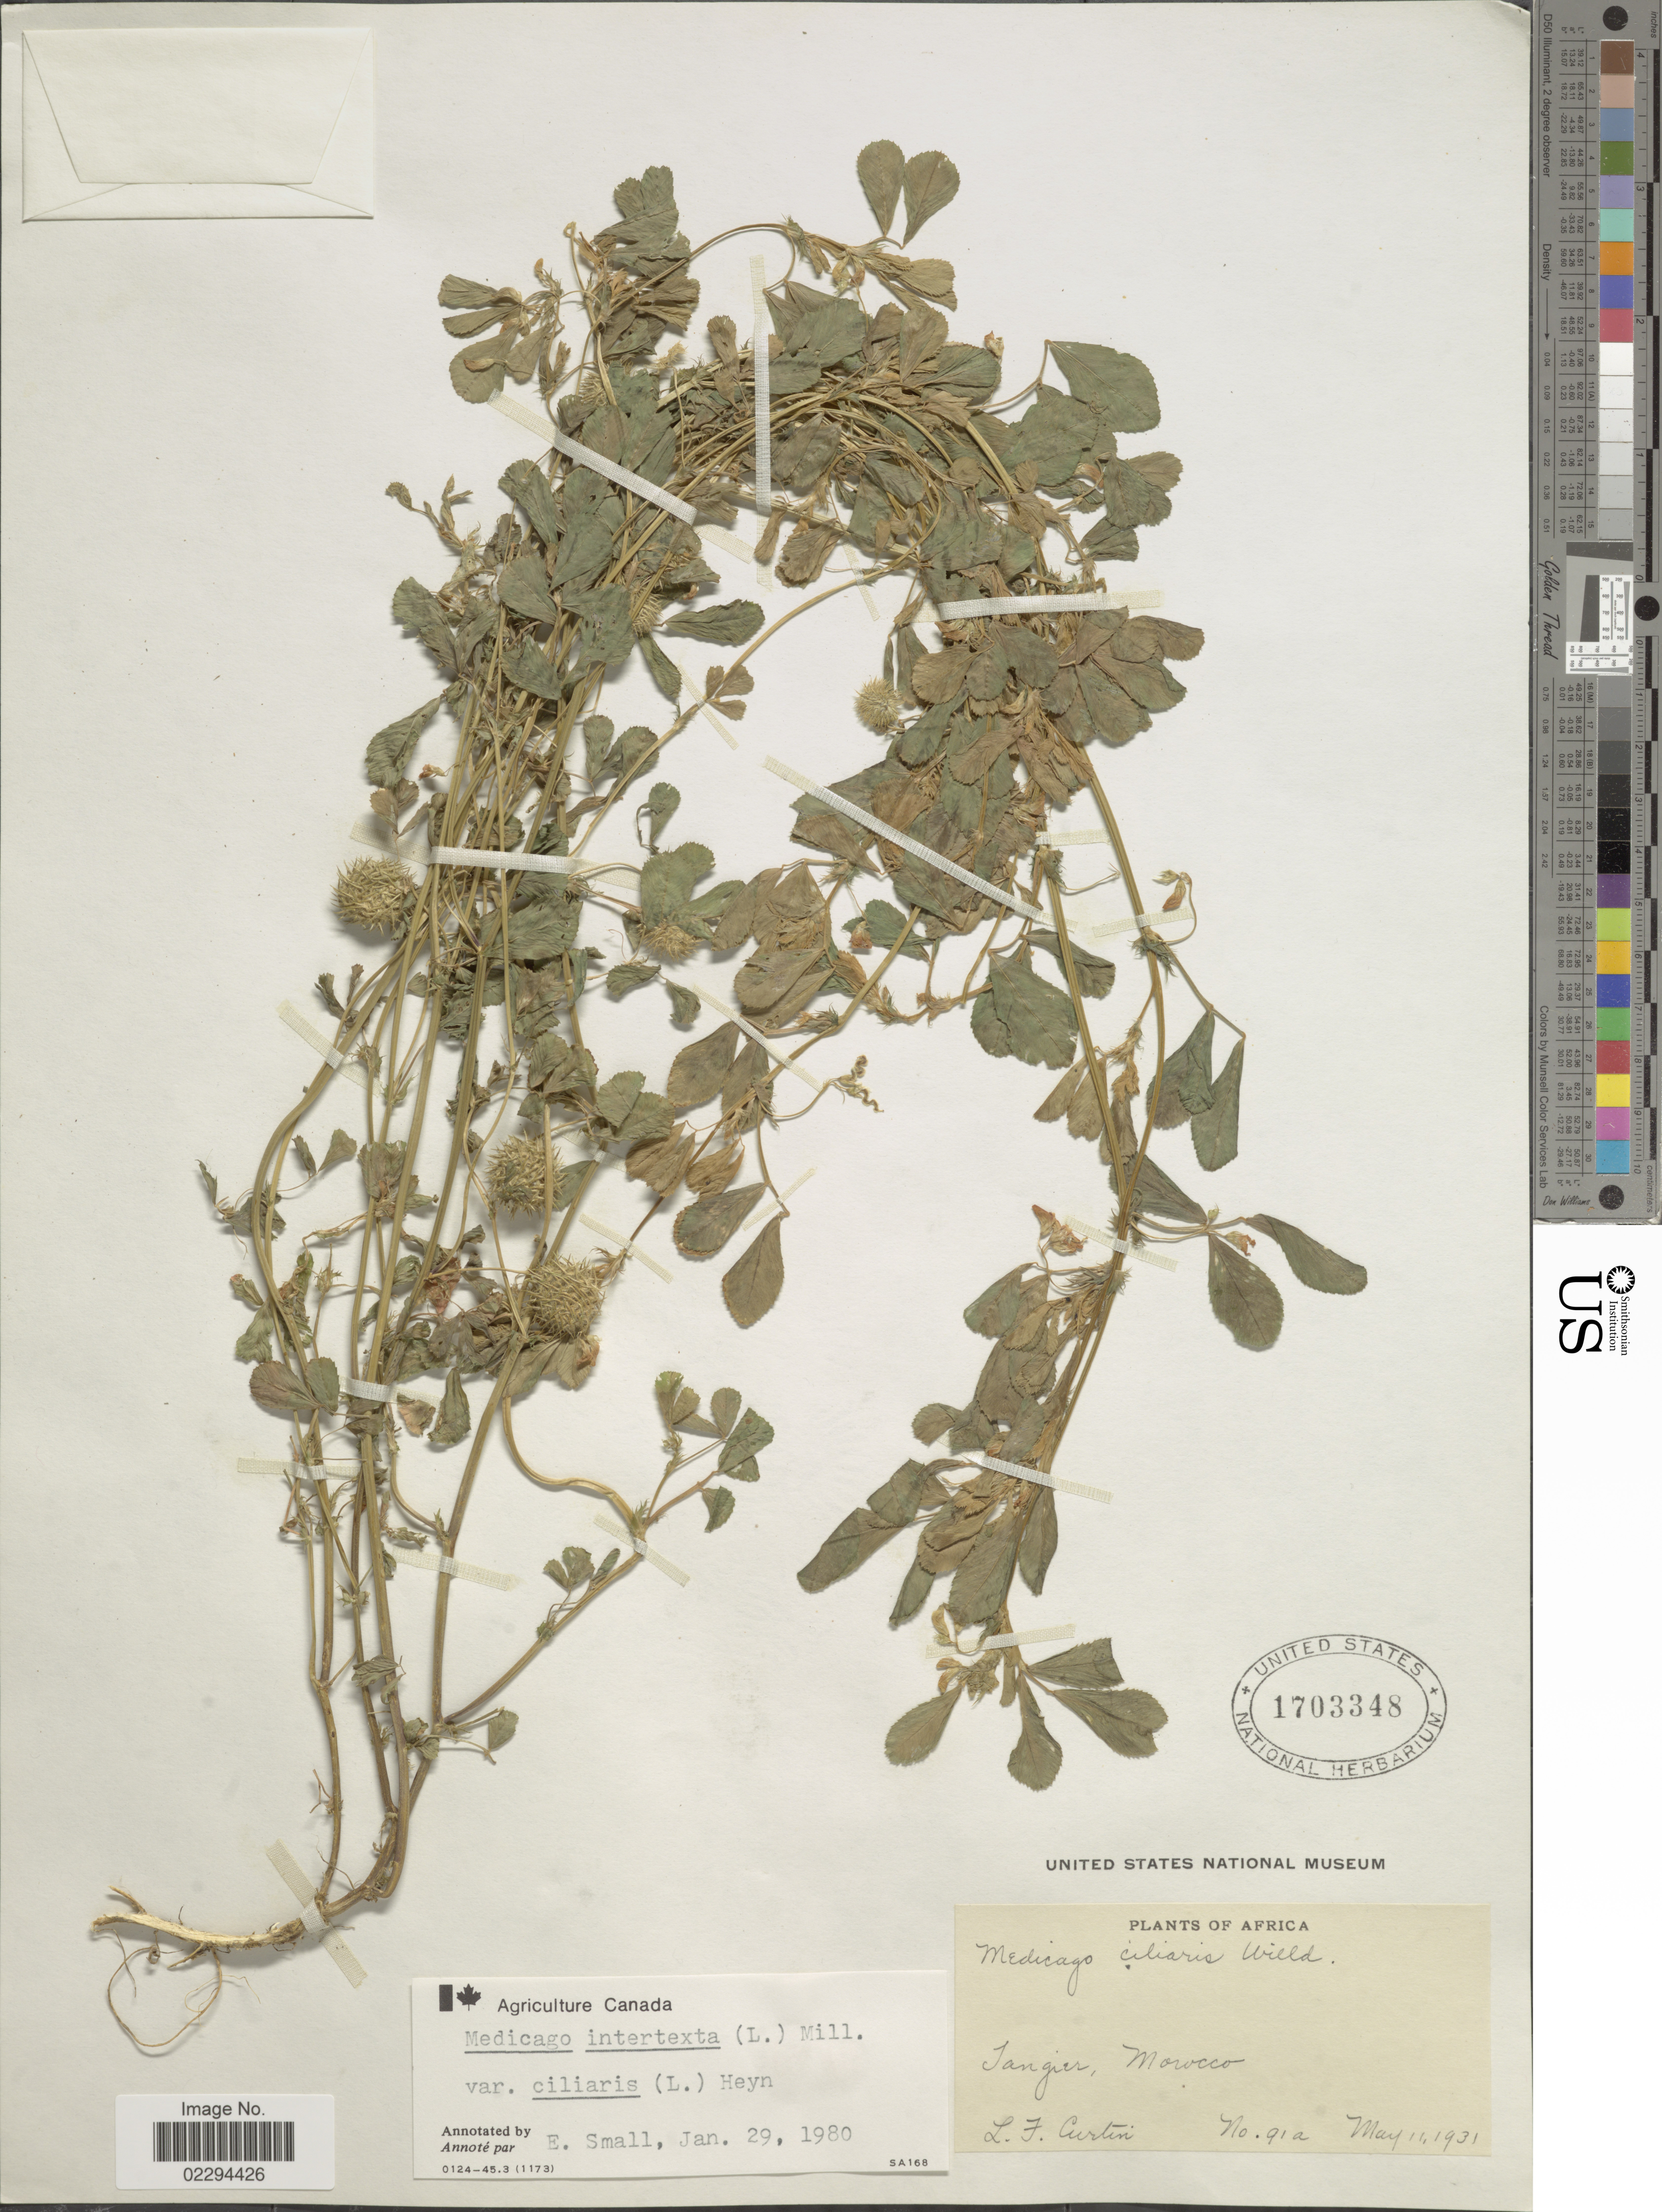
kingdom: Plantae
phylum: Tracheophyta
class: Magnoliopsida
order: Fabales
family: Fabaceae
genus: Medicago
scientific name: Medicago intertexta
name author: (L.) Mill.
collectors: L. Curtin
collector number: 91a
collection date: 1931-05-11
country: Morocco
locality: Tangier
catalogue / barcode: US 1703348